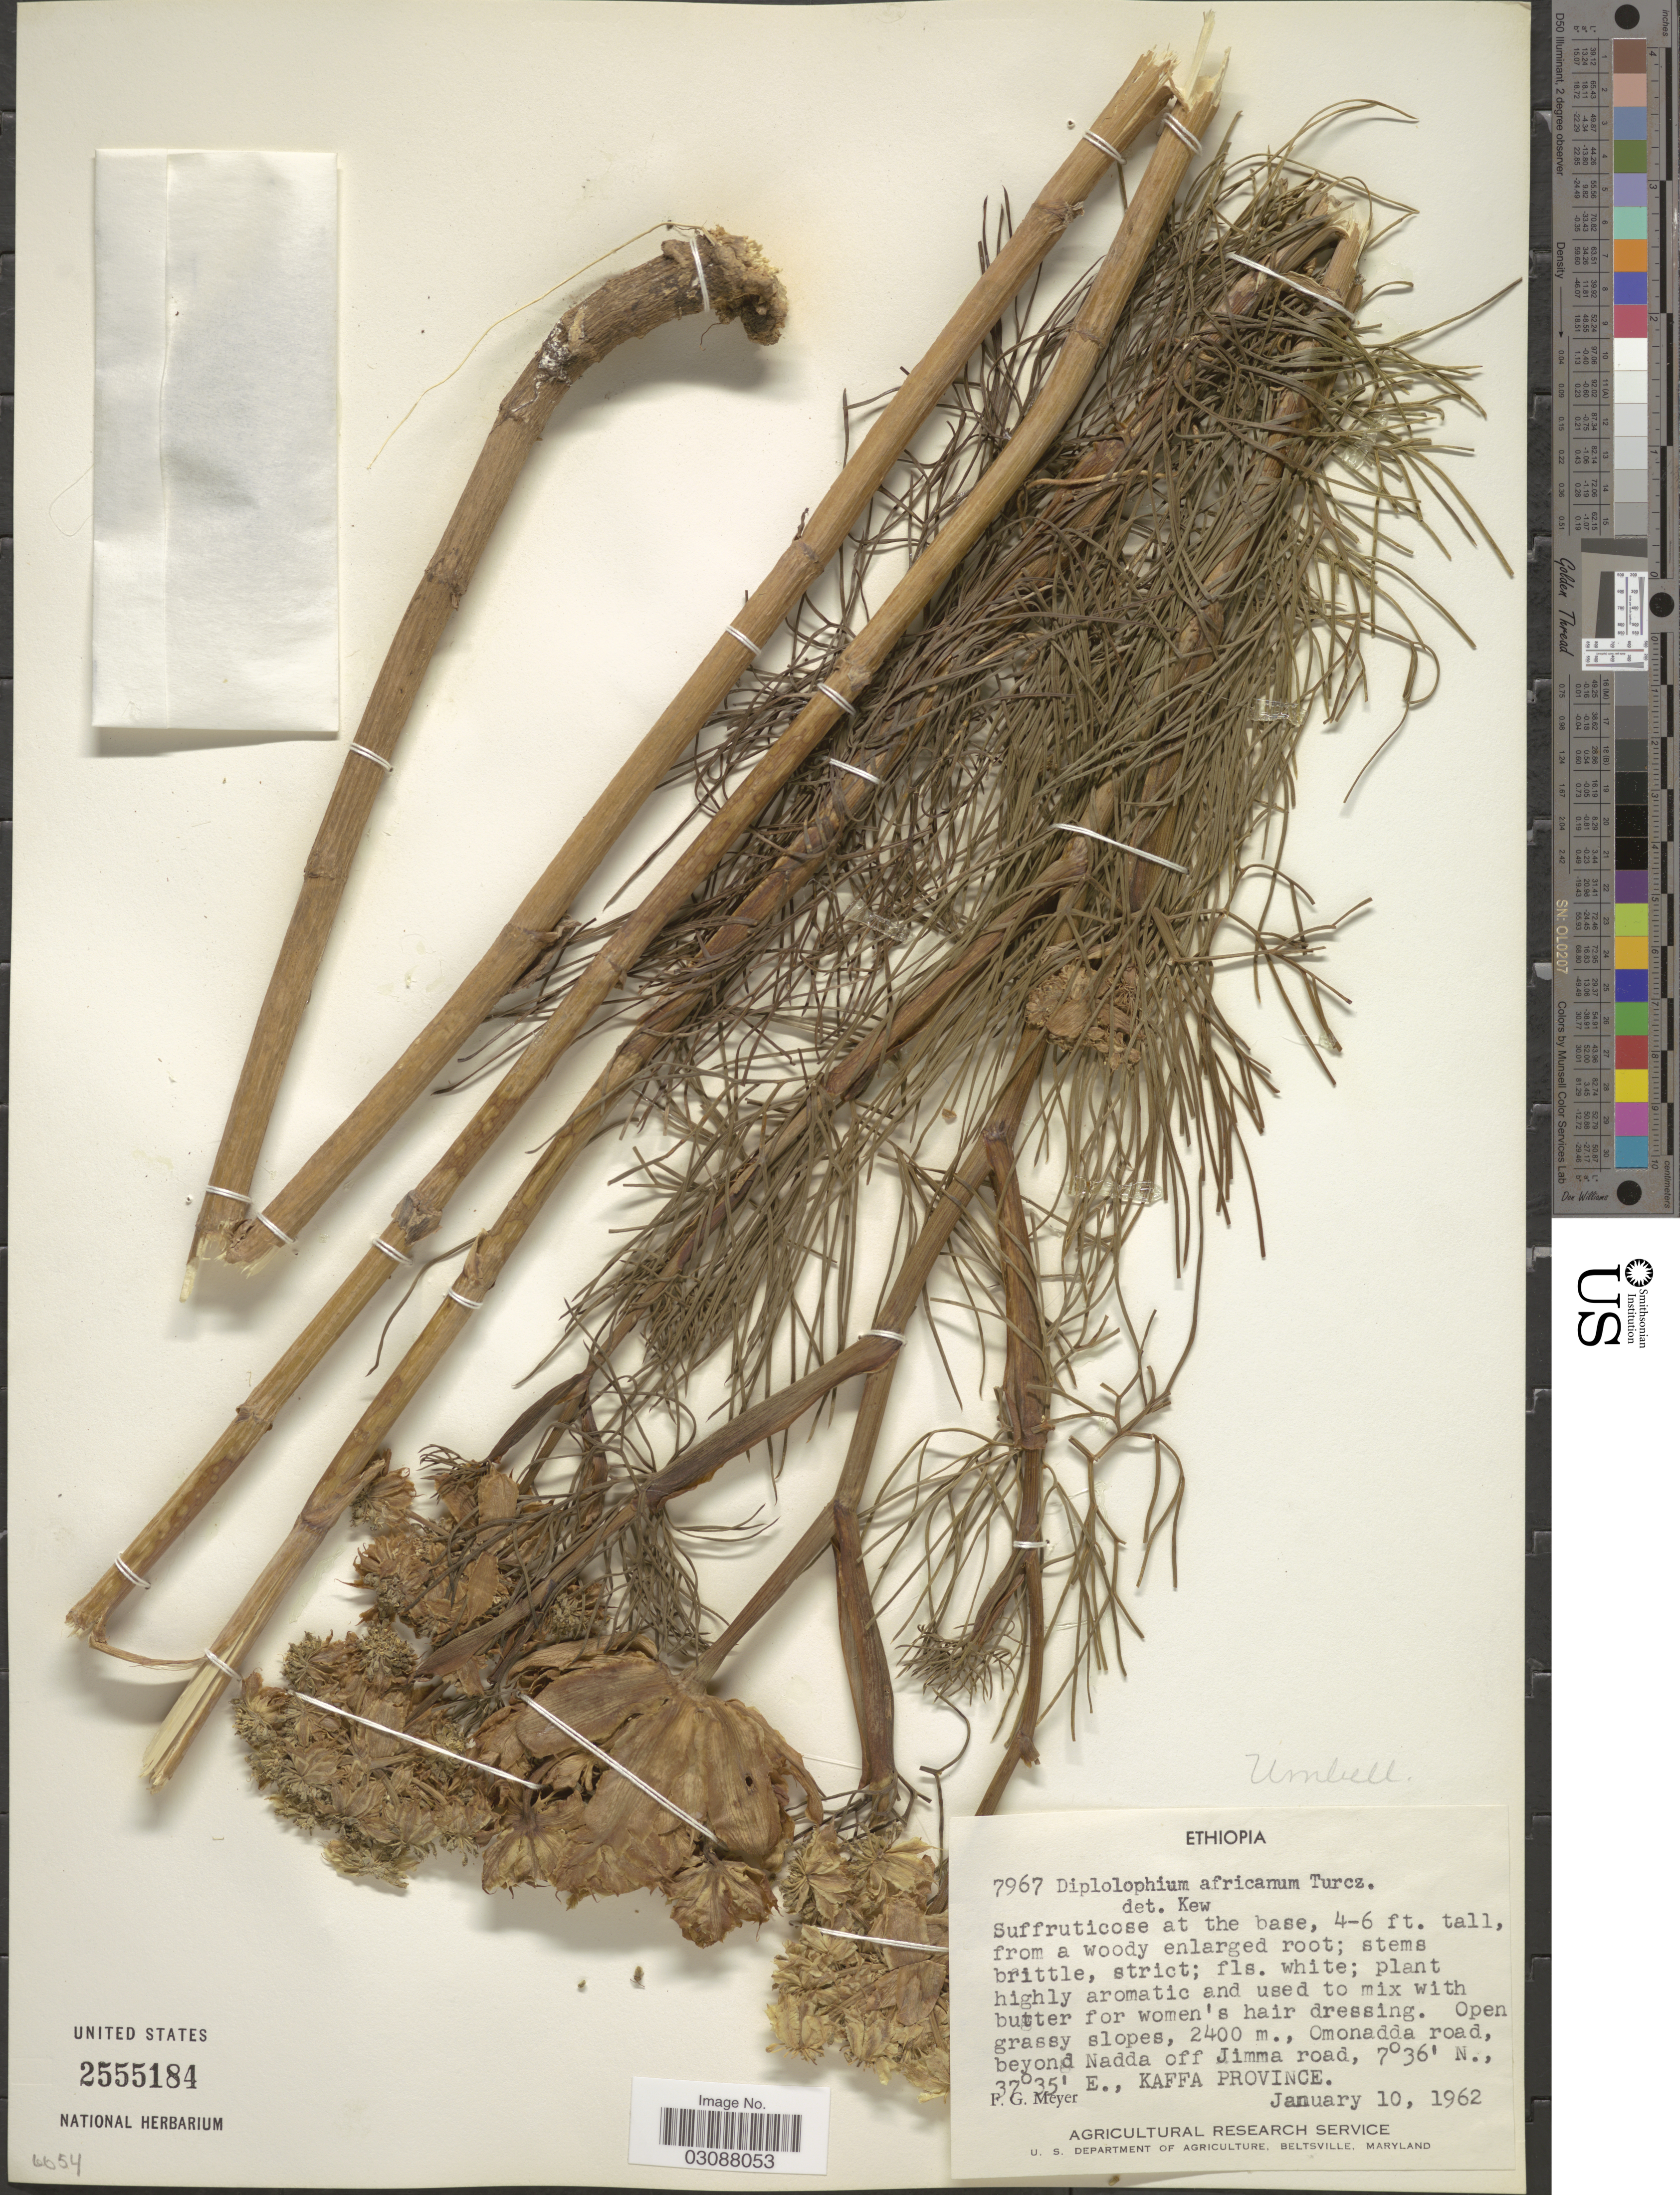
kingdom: Plantae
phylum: Tracheophyta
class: Magnoliopsida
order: Apiales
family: Apiaceae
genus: Diplolophium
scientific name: Diplolophium africanum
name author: Turcz.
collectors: F. G. Meyer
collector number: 7967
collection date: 1962-01-10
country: Ethiopia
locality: Omonadda road, beyond Nadda off Jimma road. Kaffa Province.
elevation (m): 2400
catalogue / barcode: US 2555184